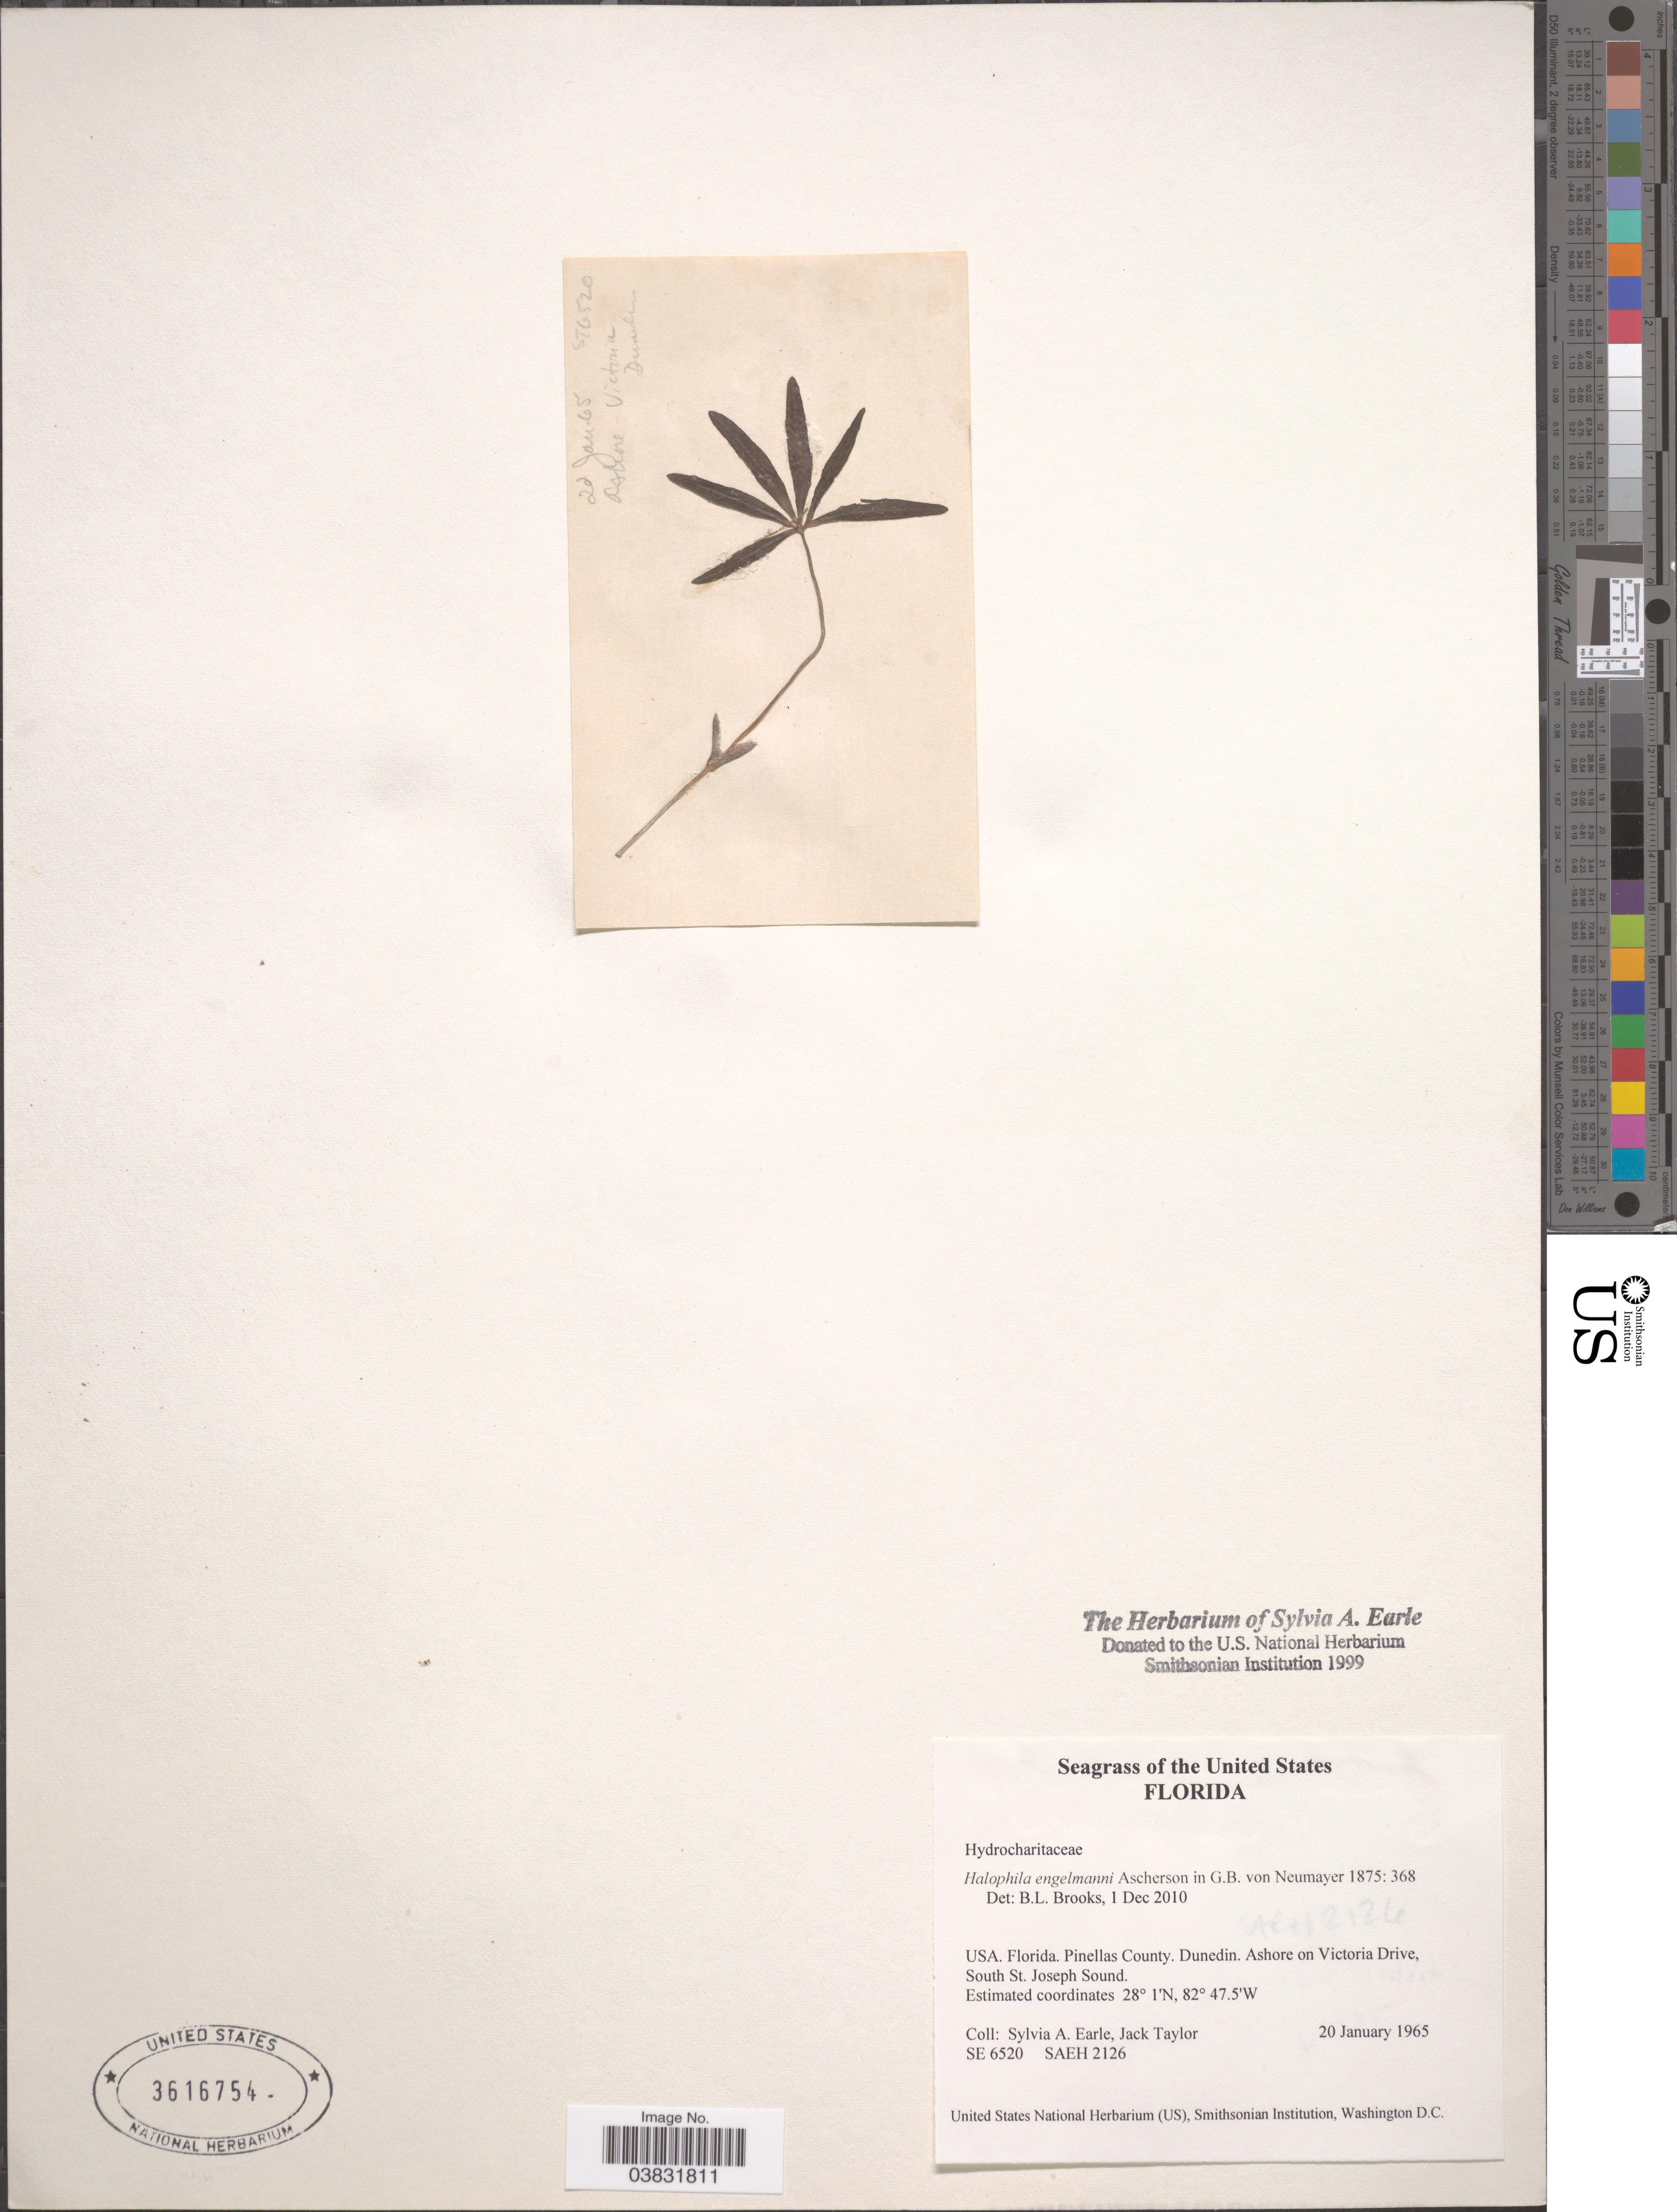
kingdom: Plantae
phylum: Tracheophyta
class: Liliopsida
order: Alismatales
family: Hydrocharitaceae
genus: Halophila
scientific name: Halophila engelmannii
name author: Asch.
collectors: S. A. Earle & J. Taylor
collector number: SE6520/SAEH2126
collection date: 1965-01-20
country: United States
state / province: Florida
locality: Pinellas County. Dunedin. Ashore on Victoria Drive, South St. Joseph Sound.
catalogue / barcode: US 3616754